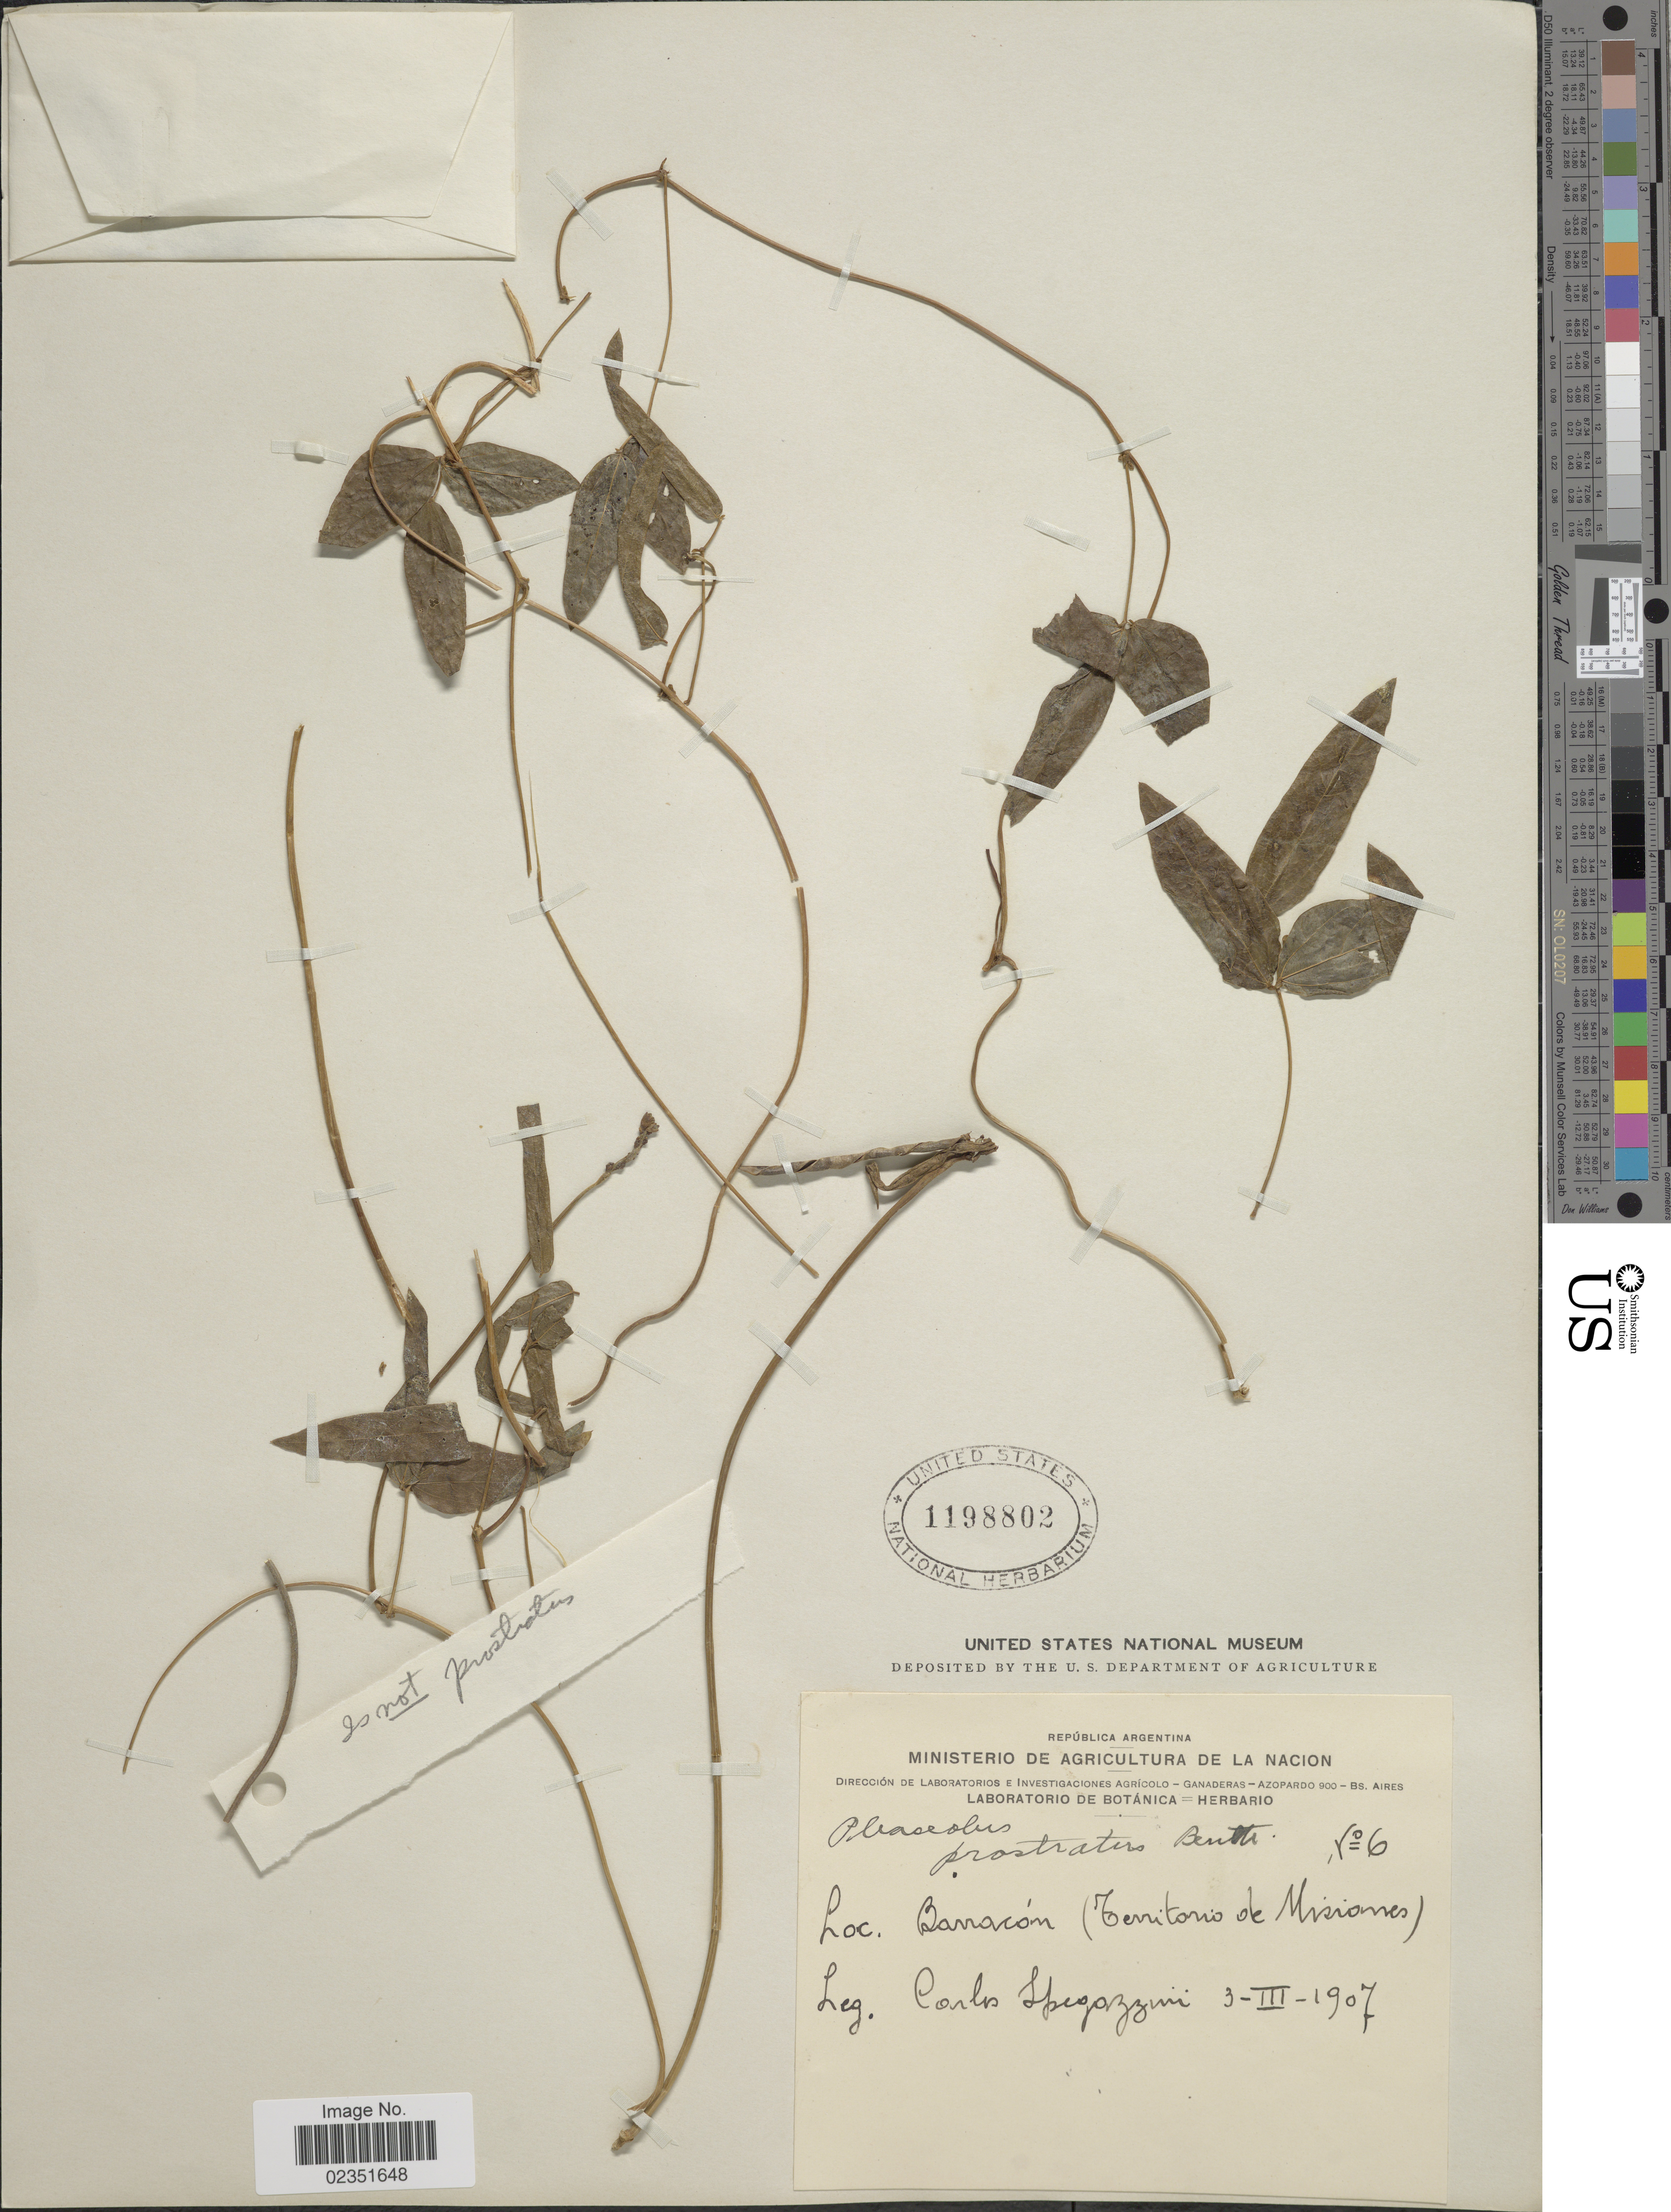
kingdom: Plantae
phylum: Tracheophyta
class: Magnoliopsida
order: Fabales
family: Fabaceae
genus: Phaseolus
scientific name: Phaseolus sp.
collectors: C. L. Spegazzini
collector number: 6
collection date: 1907-03-03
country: Argentina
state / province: Misiones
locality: Barracon (Territorio de Misiones)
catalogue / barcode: US 1198802